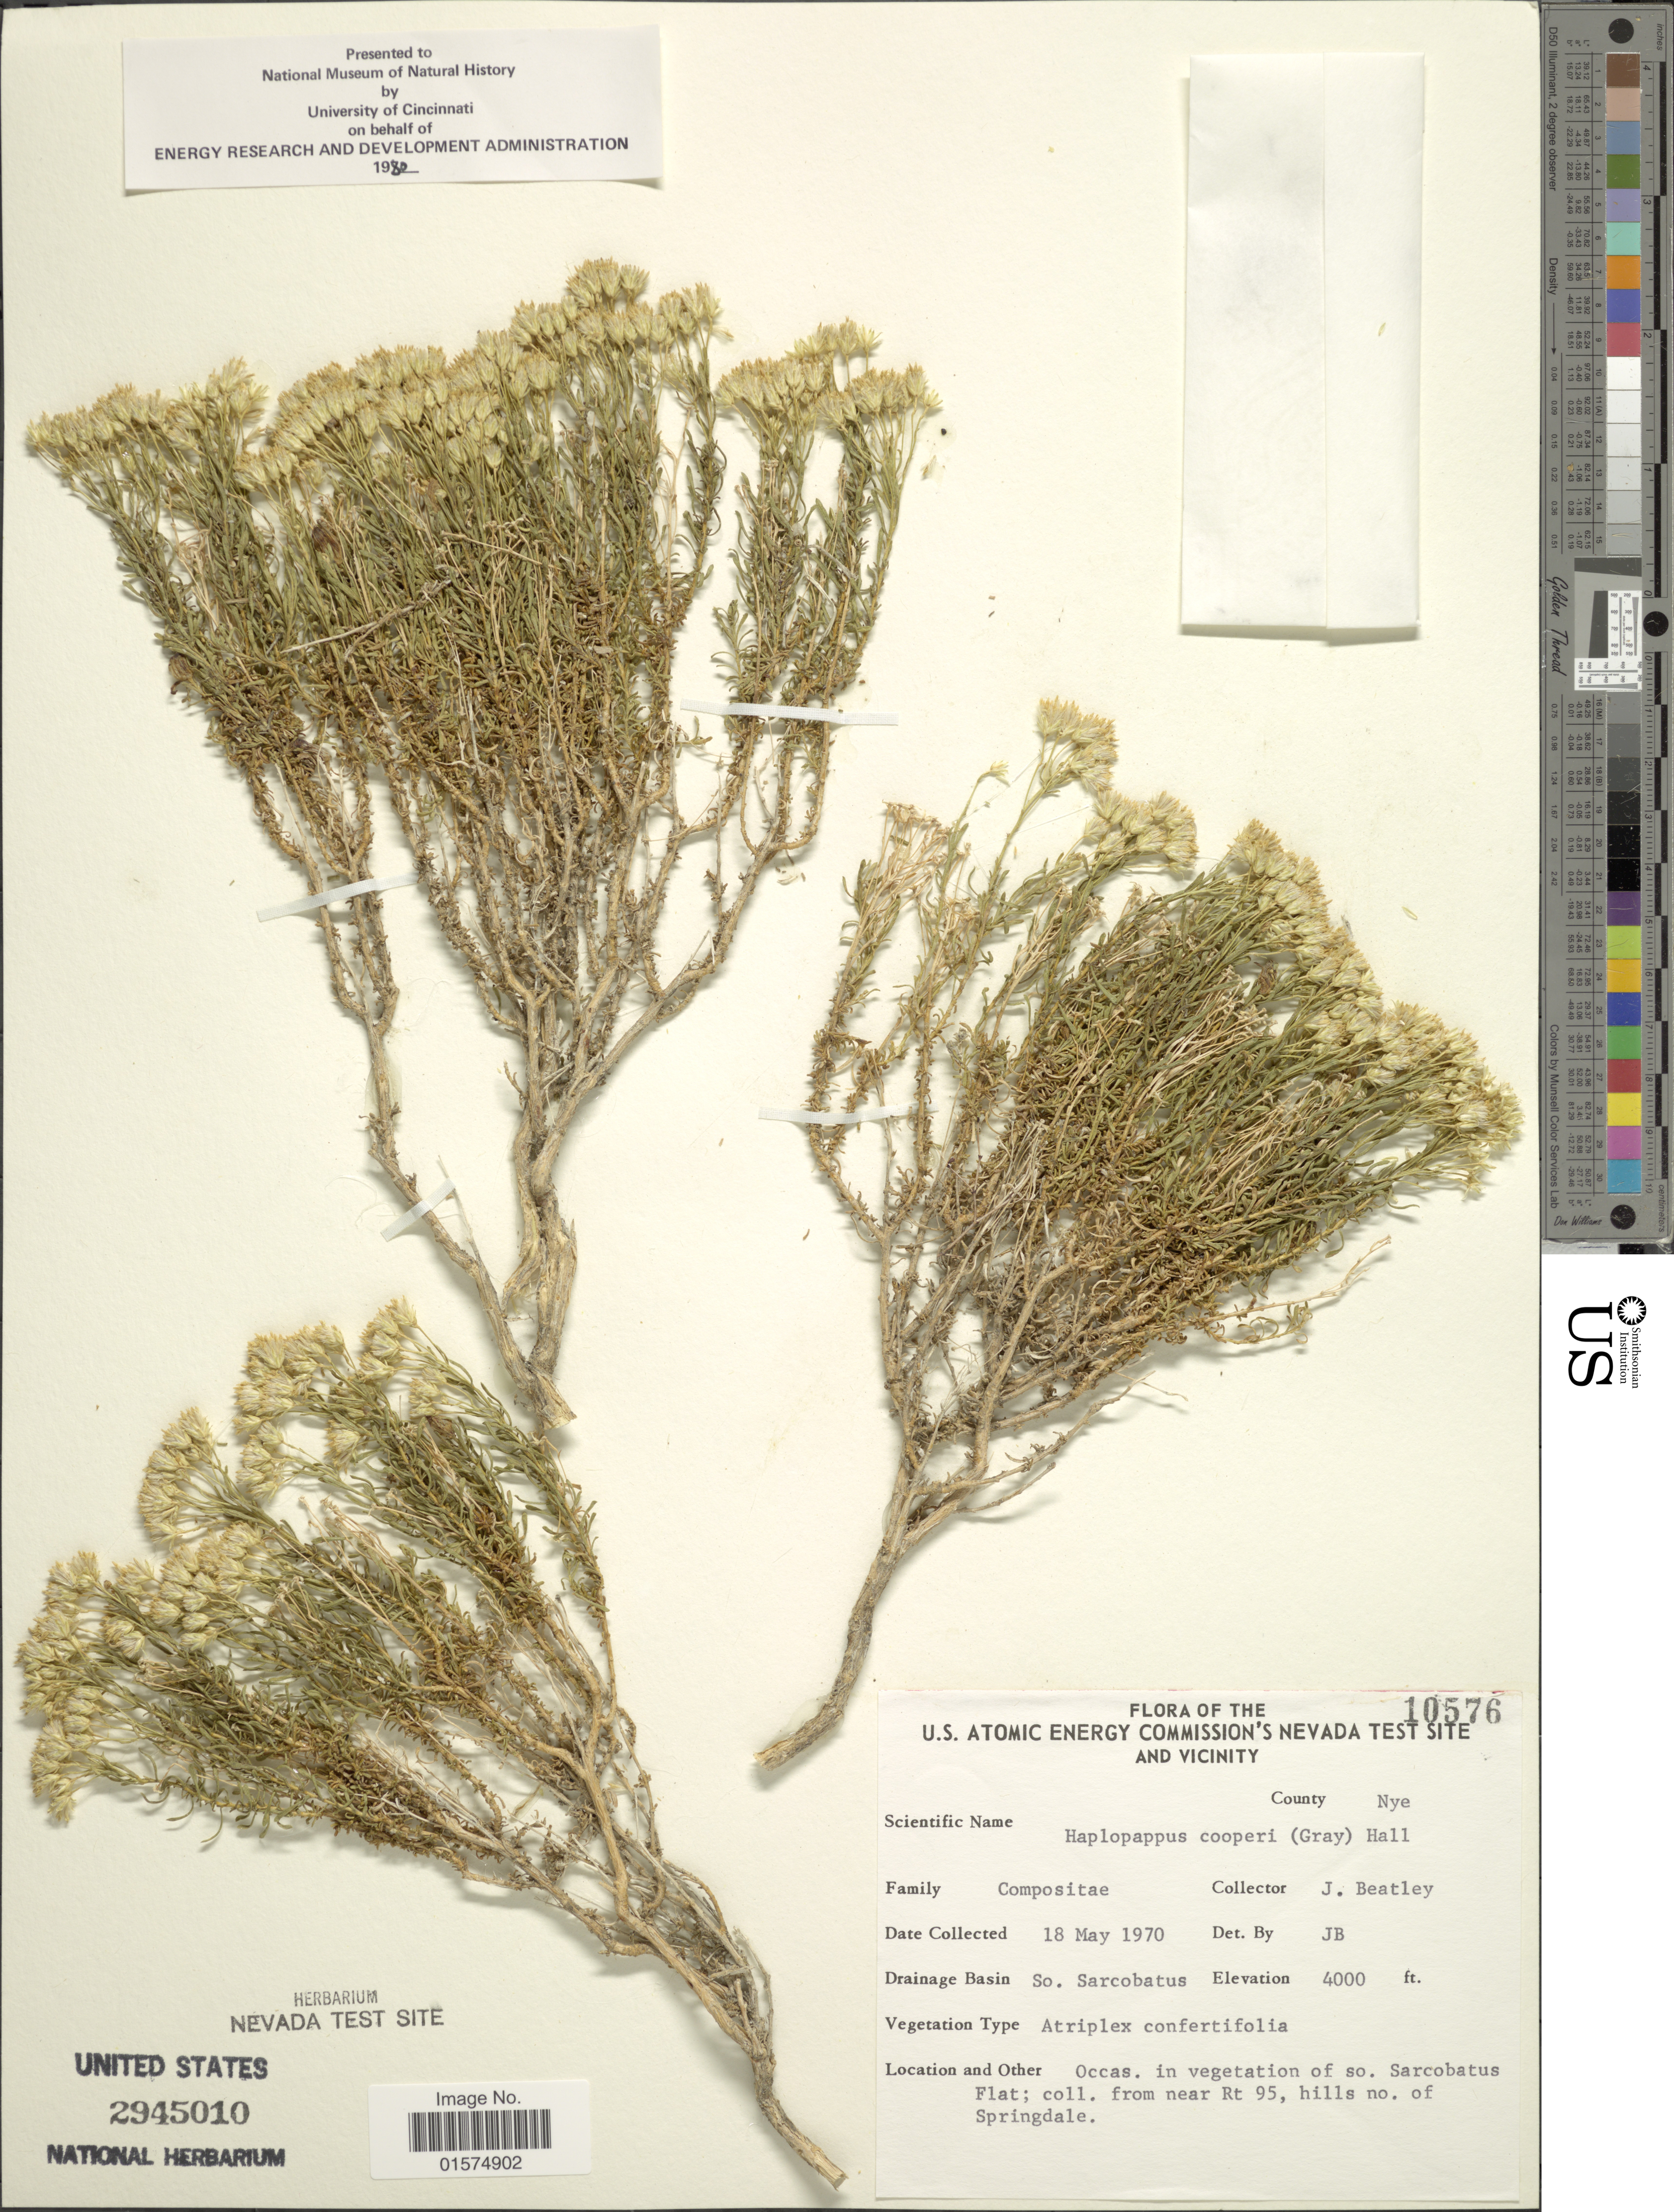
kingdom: Plantae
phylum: Tracheophyta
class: Magnoliopsida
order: Asterales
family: Asteraceae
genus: Ericameria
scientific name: Ericameria cooperi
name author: (A. Gray) Hall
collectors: J. C. Beatley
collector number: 10576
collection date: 1970-05-18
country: United States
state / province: Nevada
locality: U.S. Atomic Energy Commission's Nevada Test Site and vicinity. County Nye. Drainage Basin So. Sarcobatus. so. Sarcobatus Flat. near Rt. 95, hills no. of Springdale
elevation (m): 1219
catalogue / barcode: US 2945010